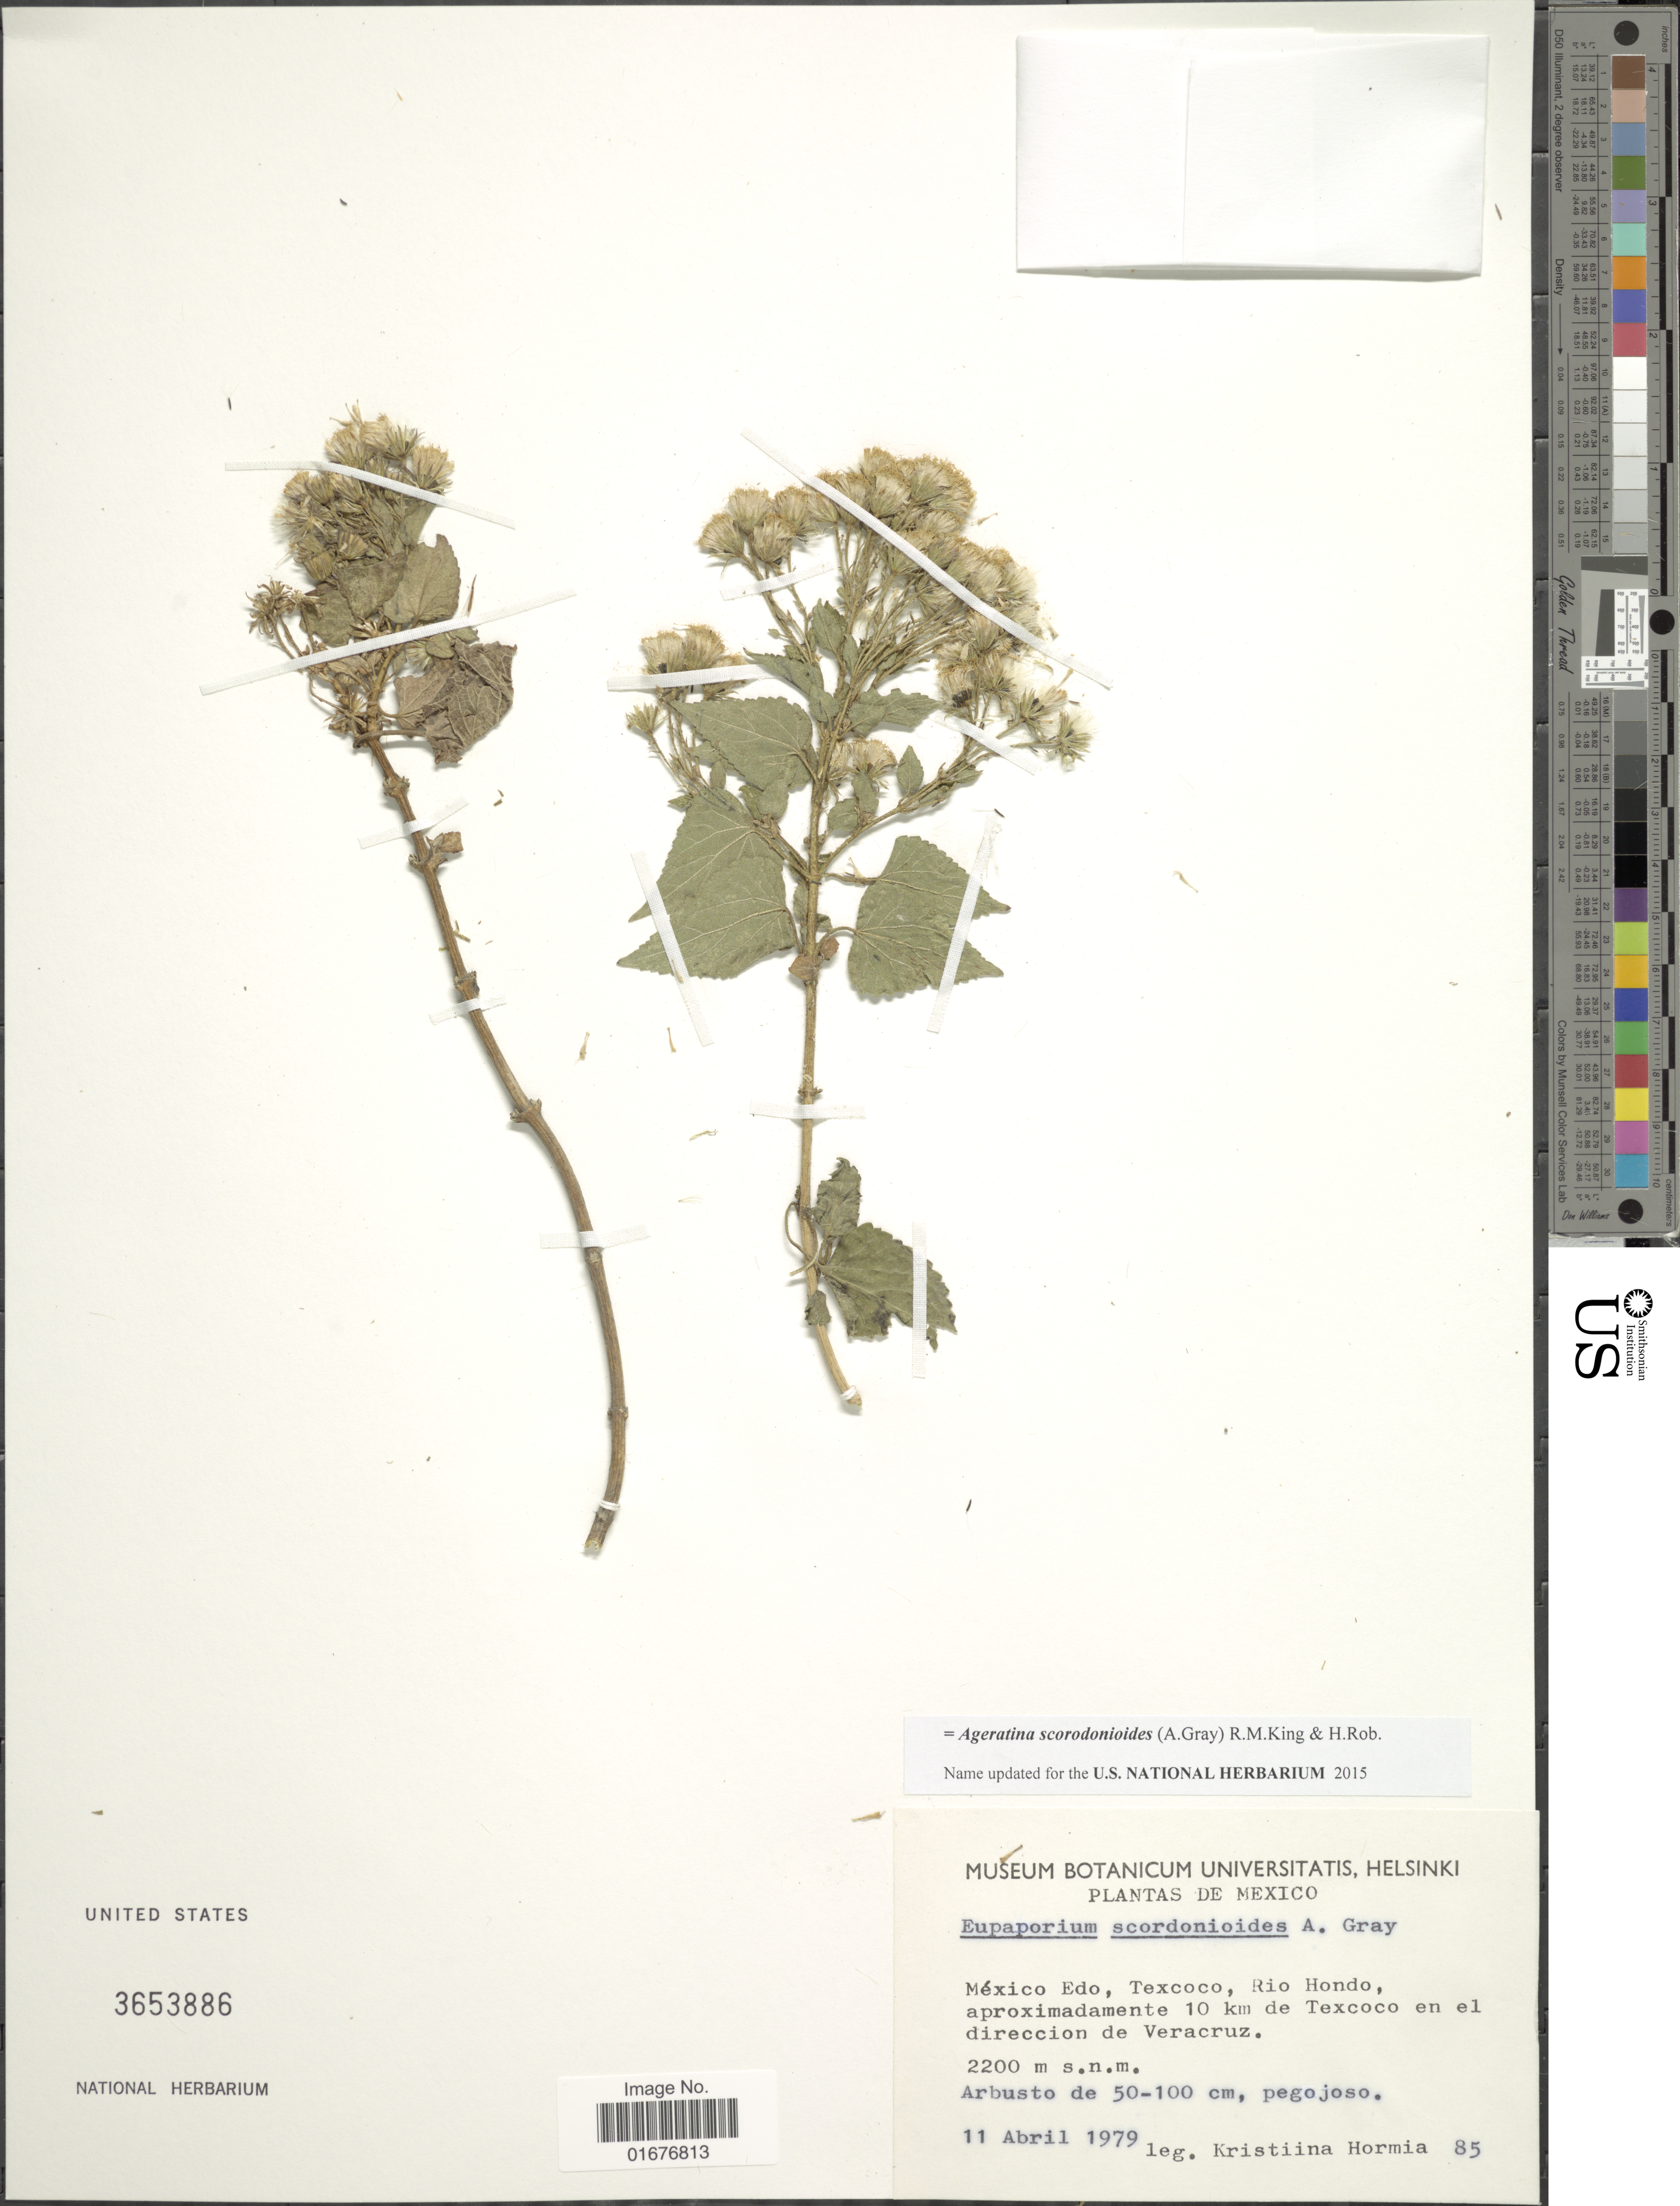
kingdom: Plantae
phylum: Tracheophyta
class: Magnoliopsida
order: Asterales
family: Asteraceae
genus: Ageratina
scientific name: Ageratina scorodonioides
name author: (A. Gray) R.M. King & H. Rob.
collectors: K. Hormia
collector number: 85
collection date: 1979-04-11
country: Mexico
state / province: México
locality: Mexico Edo, Texcoco, Rio Hondo, aproximadamente 10 km de Texcoco en el direccion de Veracruz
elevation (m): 2200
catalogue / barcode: US 3653886